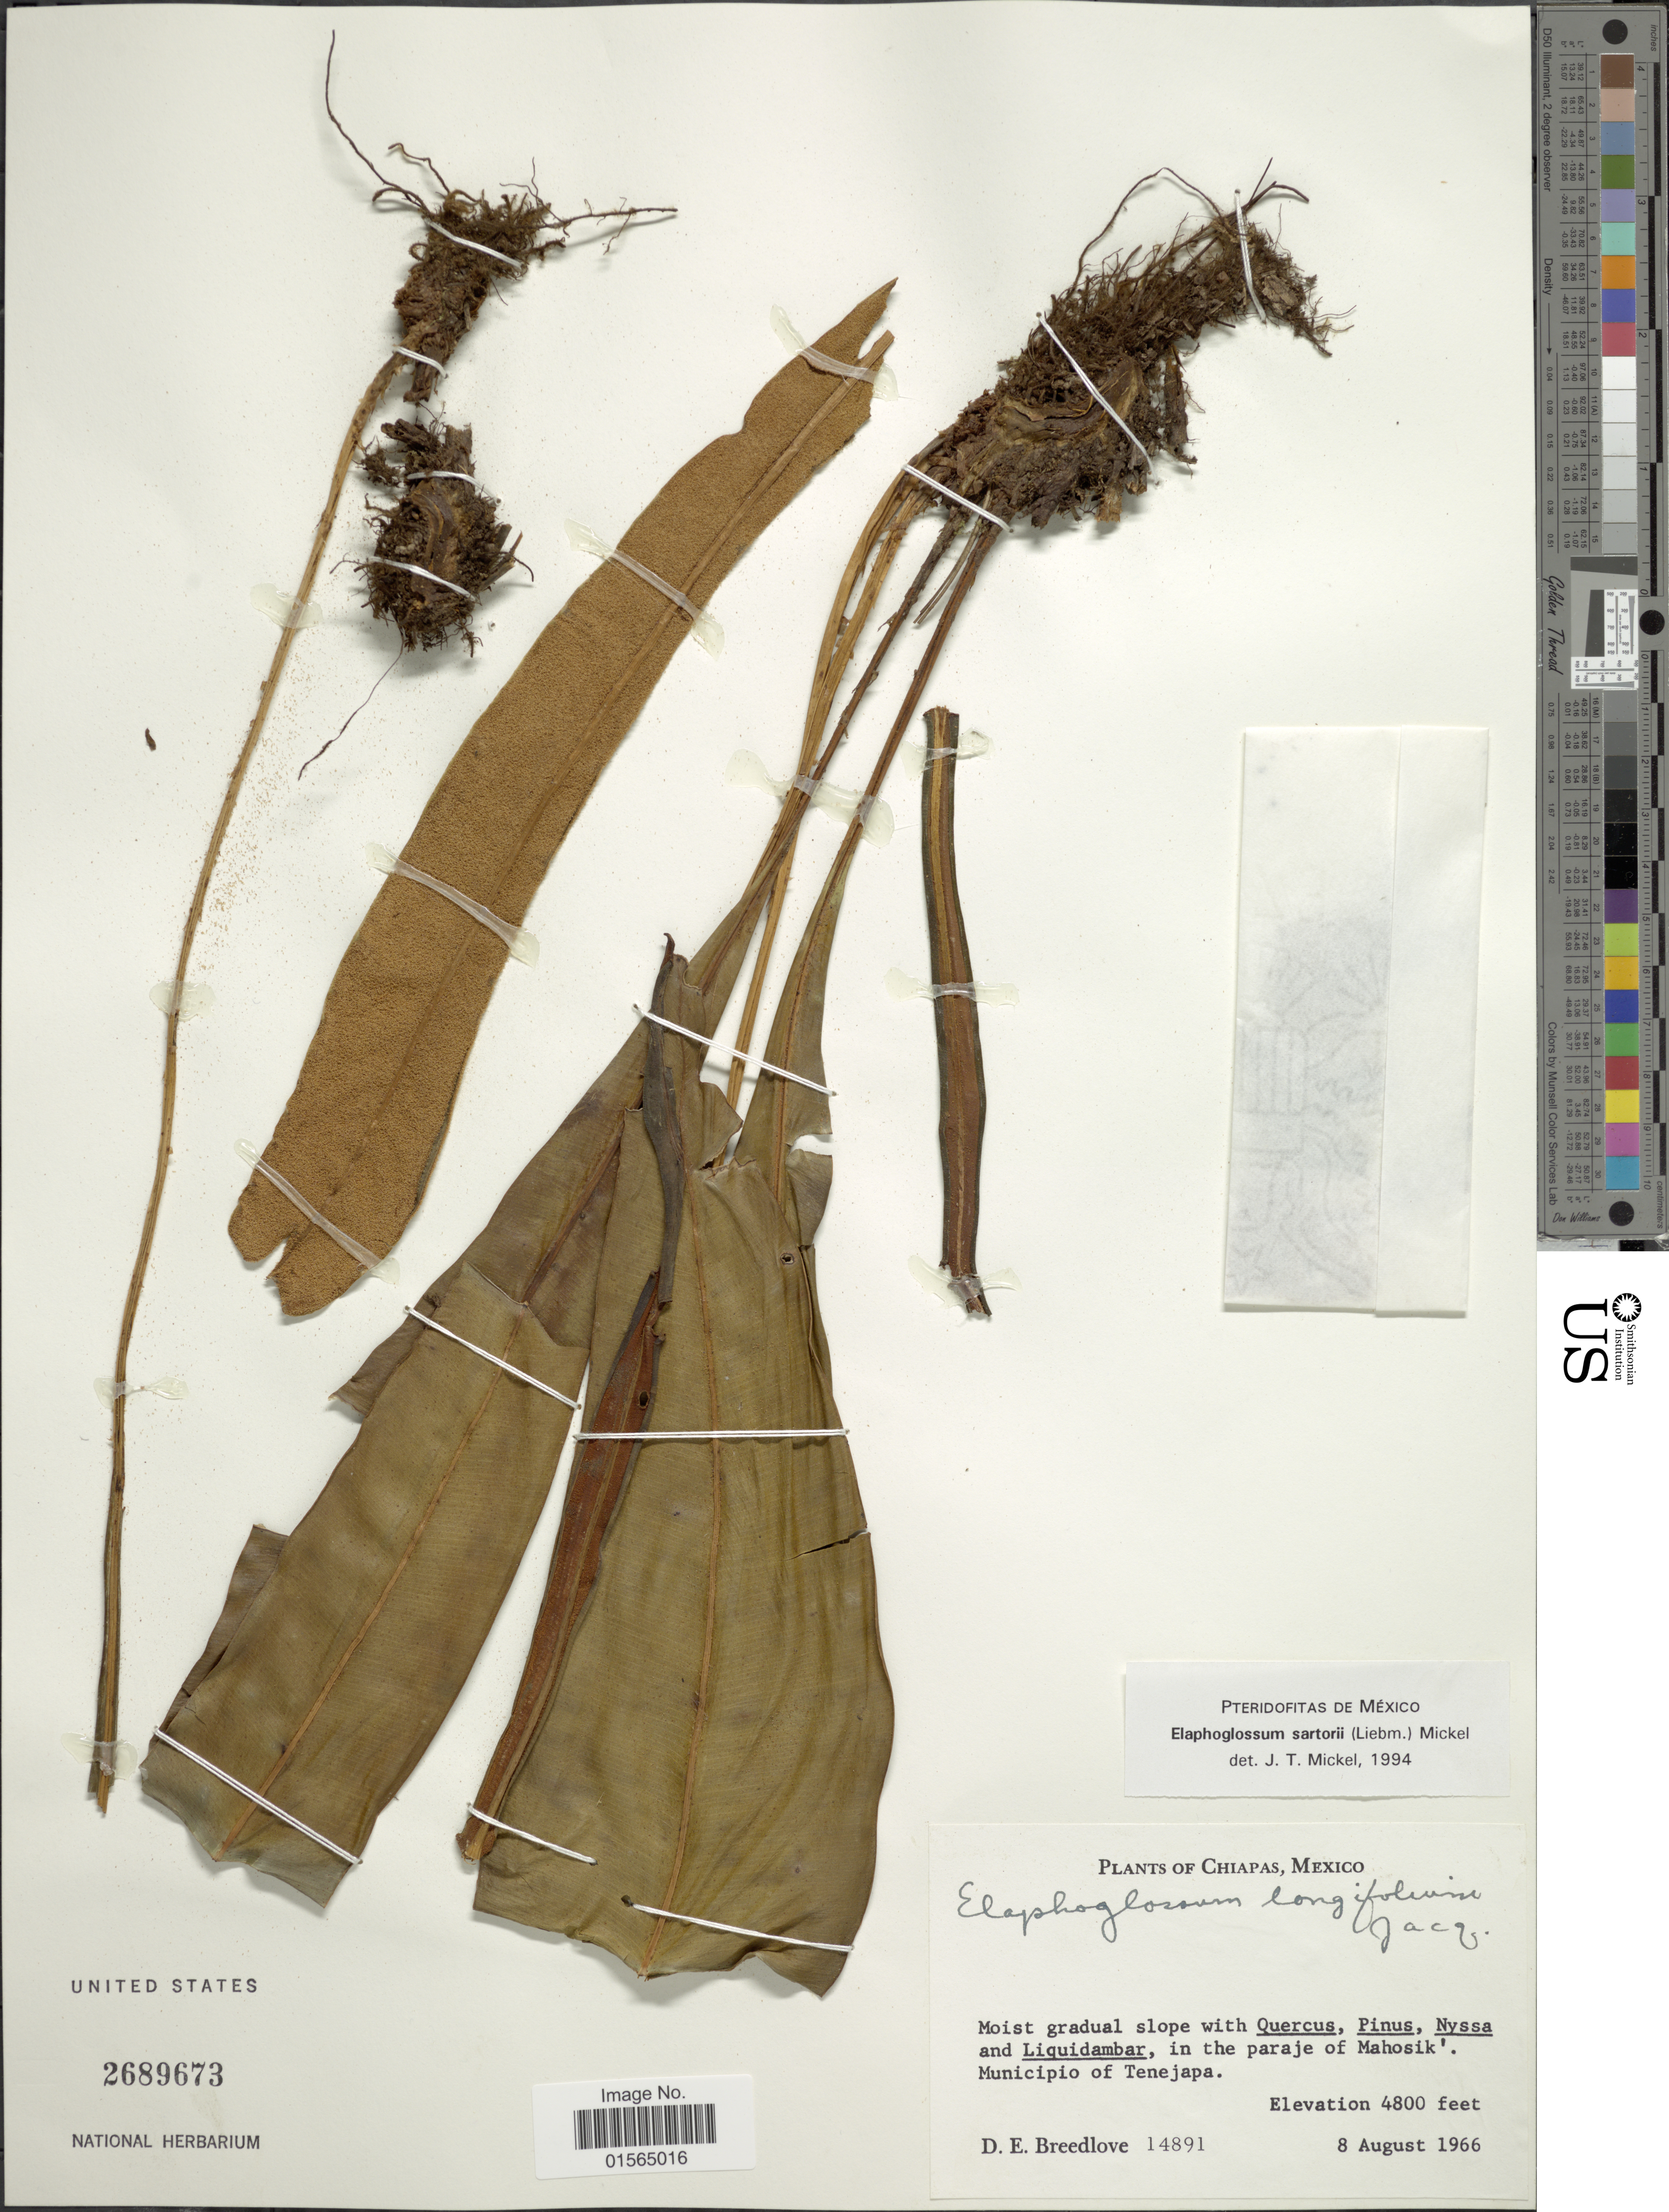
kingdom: Plantae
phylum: Tracheophyta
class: Polypodiopsida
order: Polypodiales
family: Dryopteridaceae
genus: Elaphoglossum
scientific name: Elaphoglossum sartorii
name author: (Liebm.) Mickel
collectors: D. E. Breedlove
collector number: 14891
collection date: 1966-08-08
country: Mexico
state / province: Chiapas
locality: Moist gradual slope with Quercus, Pinus, Nyssa and Liquidambarm in the paraje of Mahosik'. Muncipio of Tenejapa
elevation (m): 1463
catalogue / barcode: US 2689673